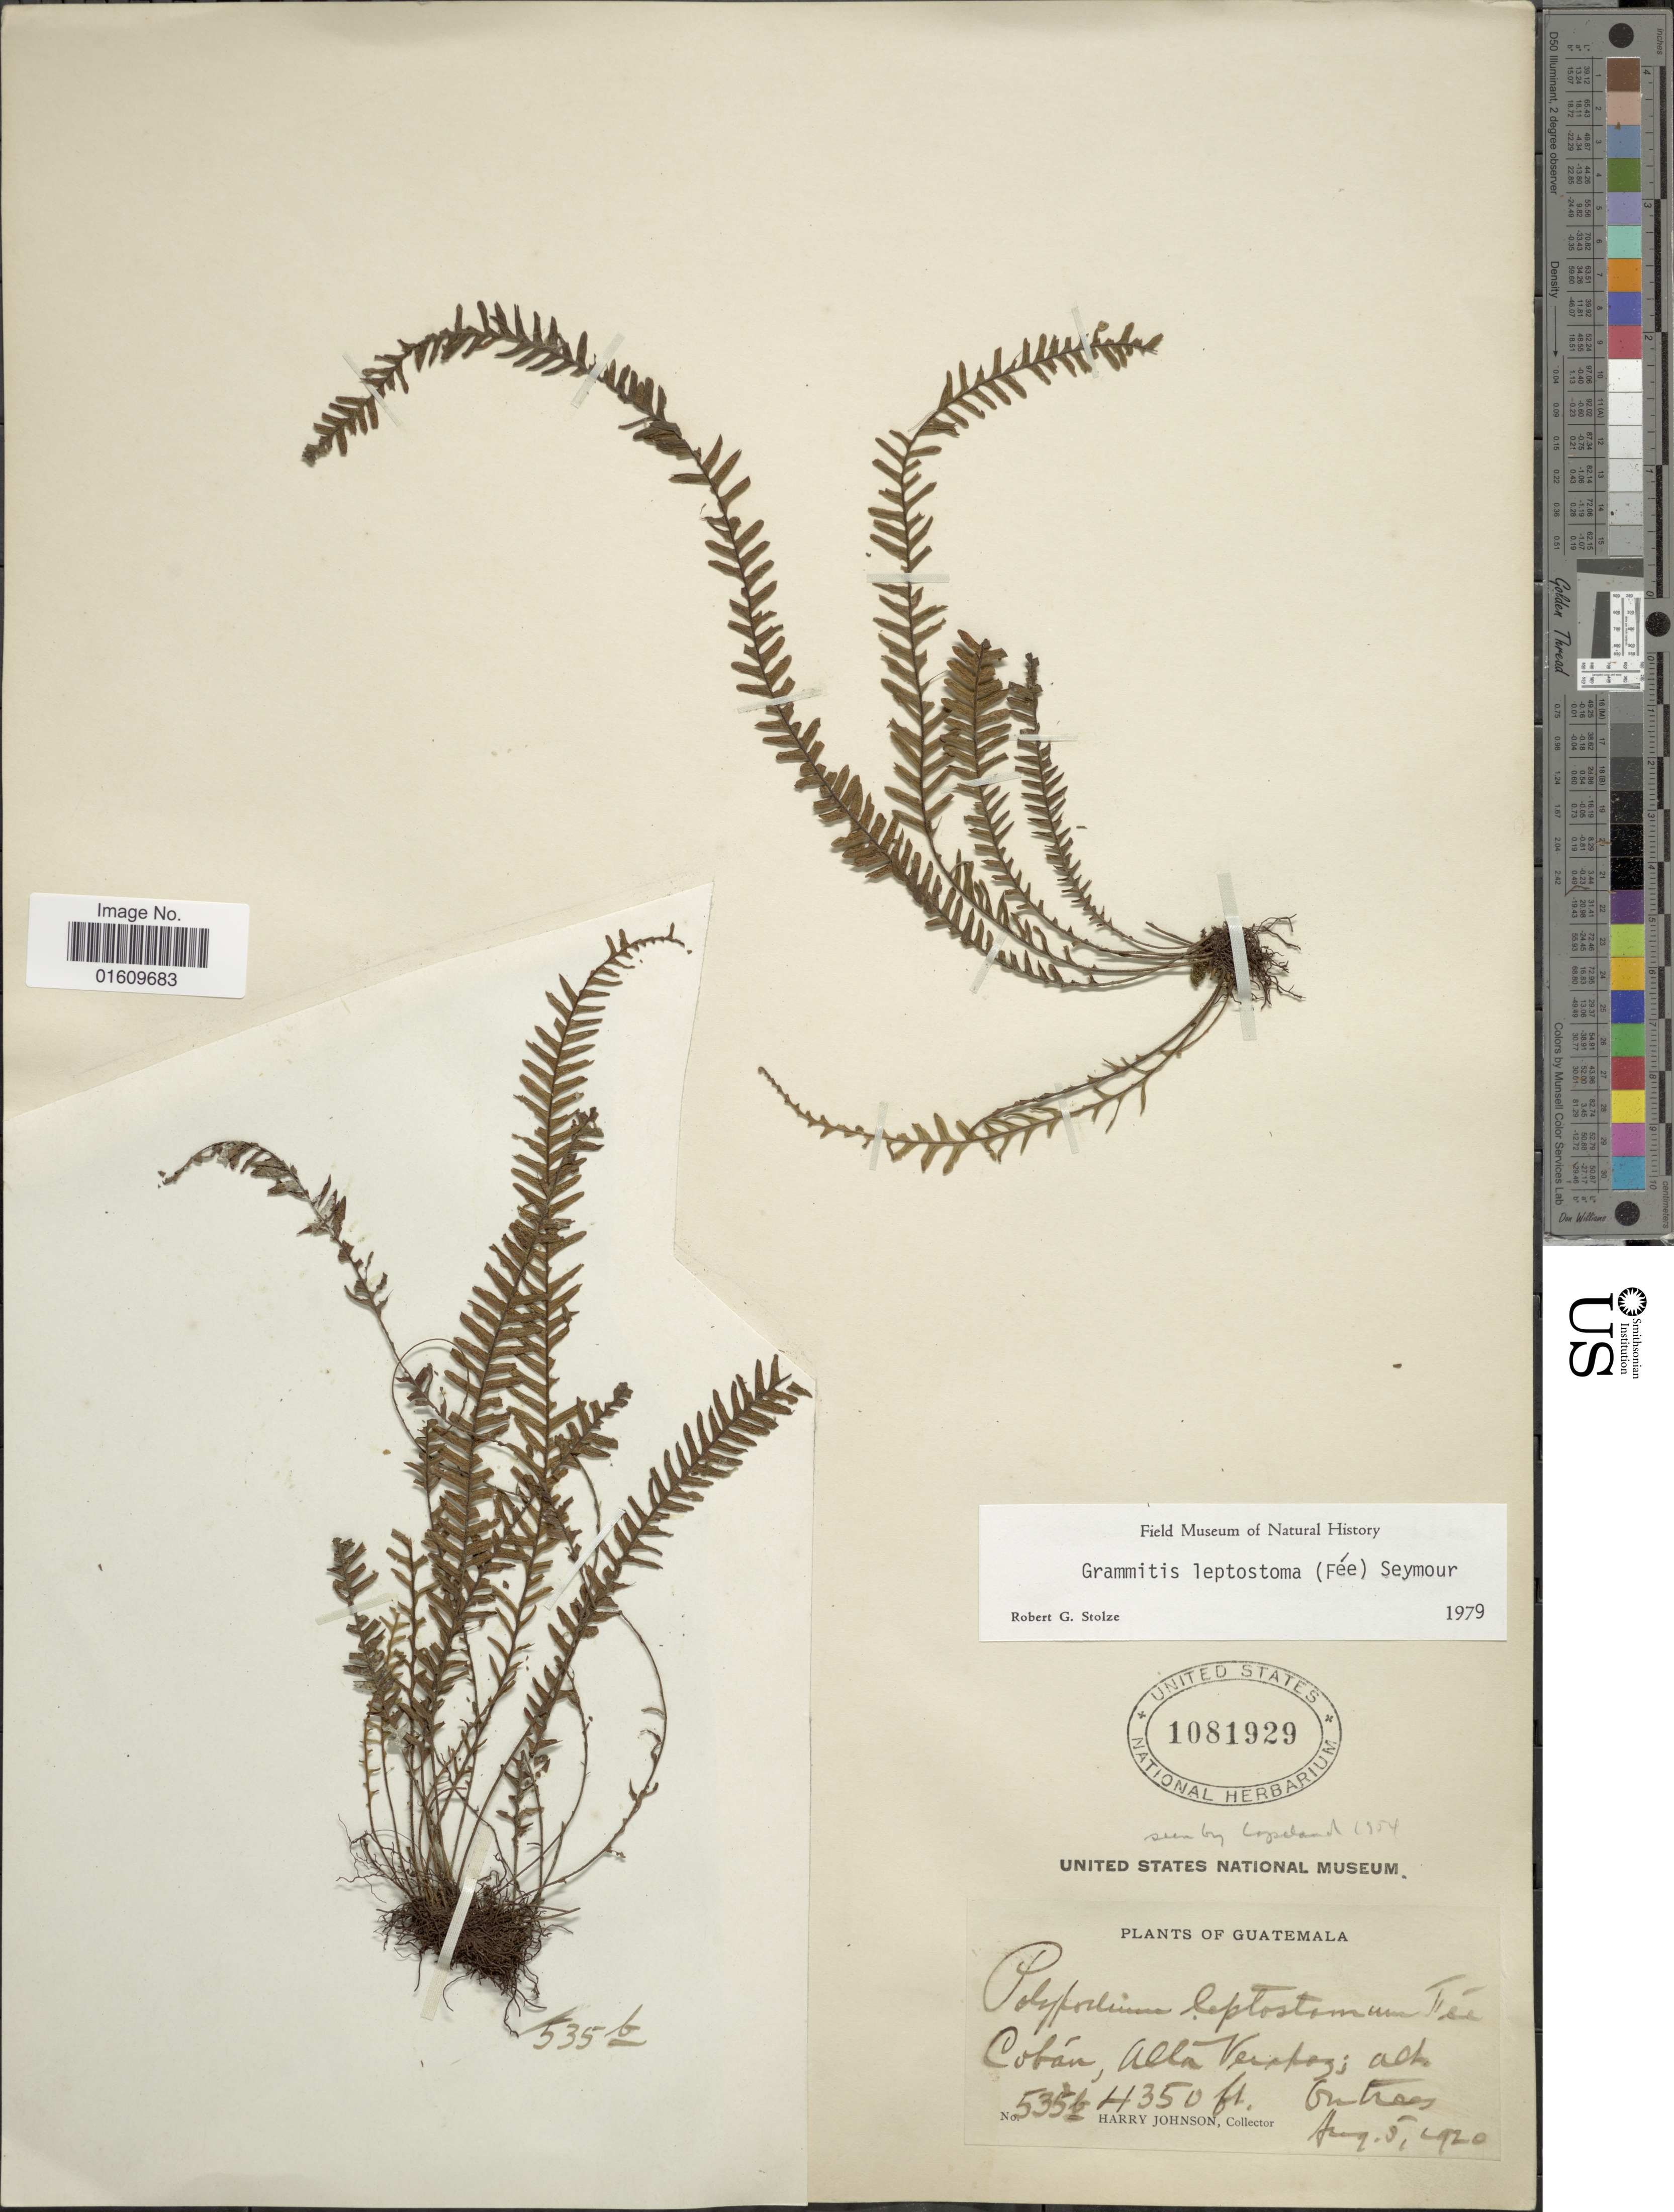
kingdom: Plantae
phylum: Tracheophyta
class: Polypodiopsida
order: Polypodiales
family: Polypodiaceae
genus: Melpomene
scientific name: Melpomene leptostoma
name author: (Fée) A.R. Sm. & R.C. Moran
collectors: H. Johnson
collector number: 535 b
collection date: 1920-08-05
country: Guatemala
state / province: Alta Verapaz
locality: Coban, Alta Verapaz.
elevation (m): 1326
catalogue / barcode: US 1081929